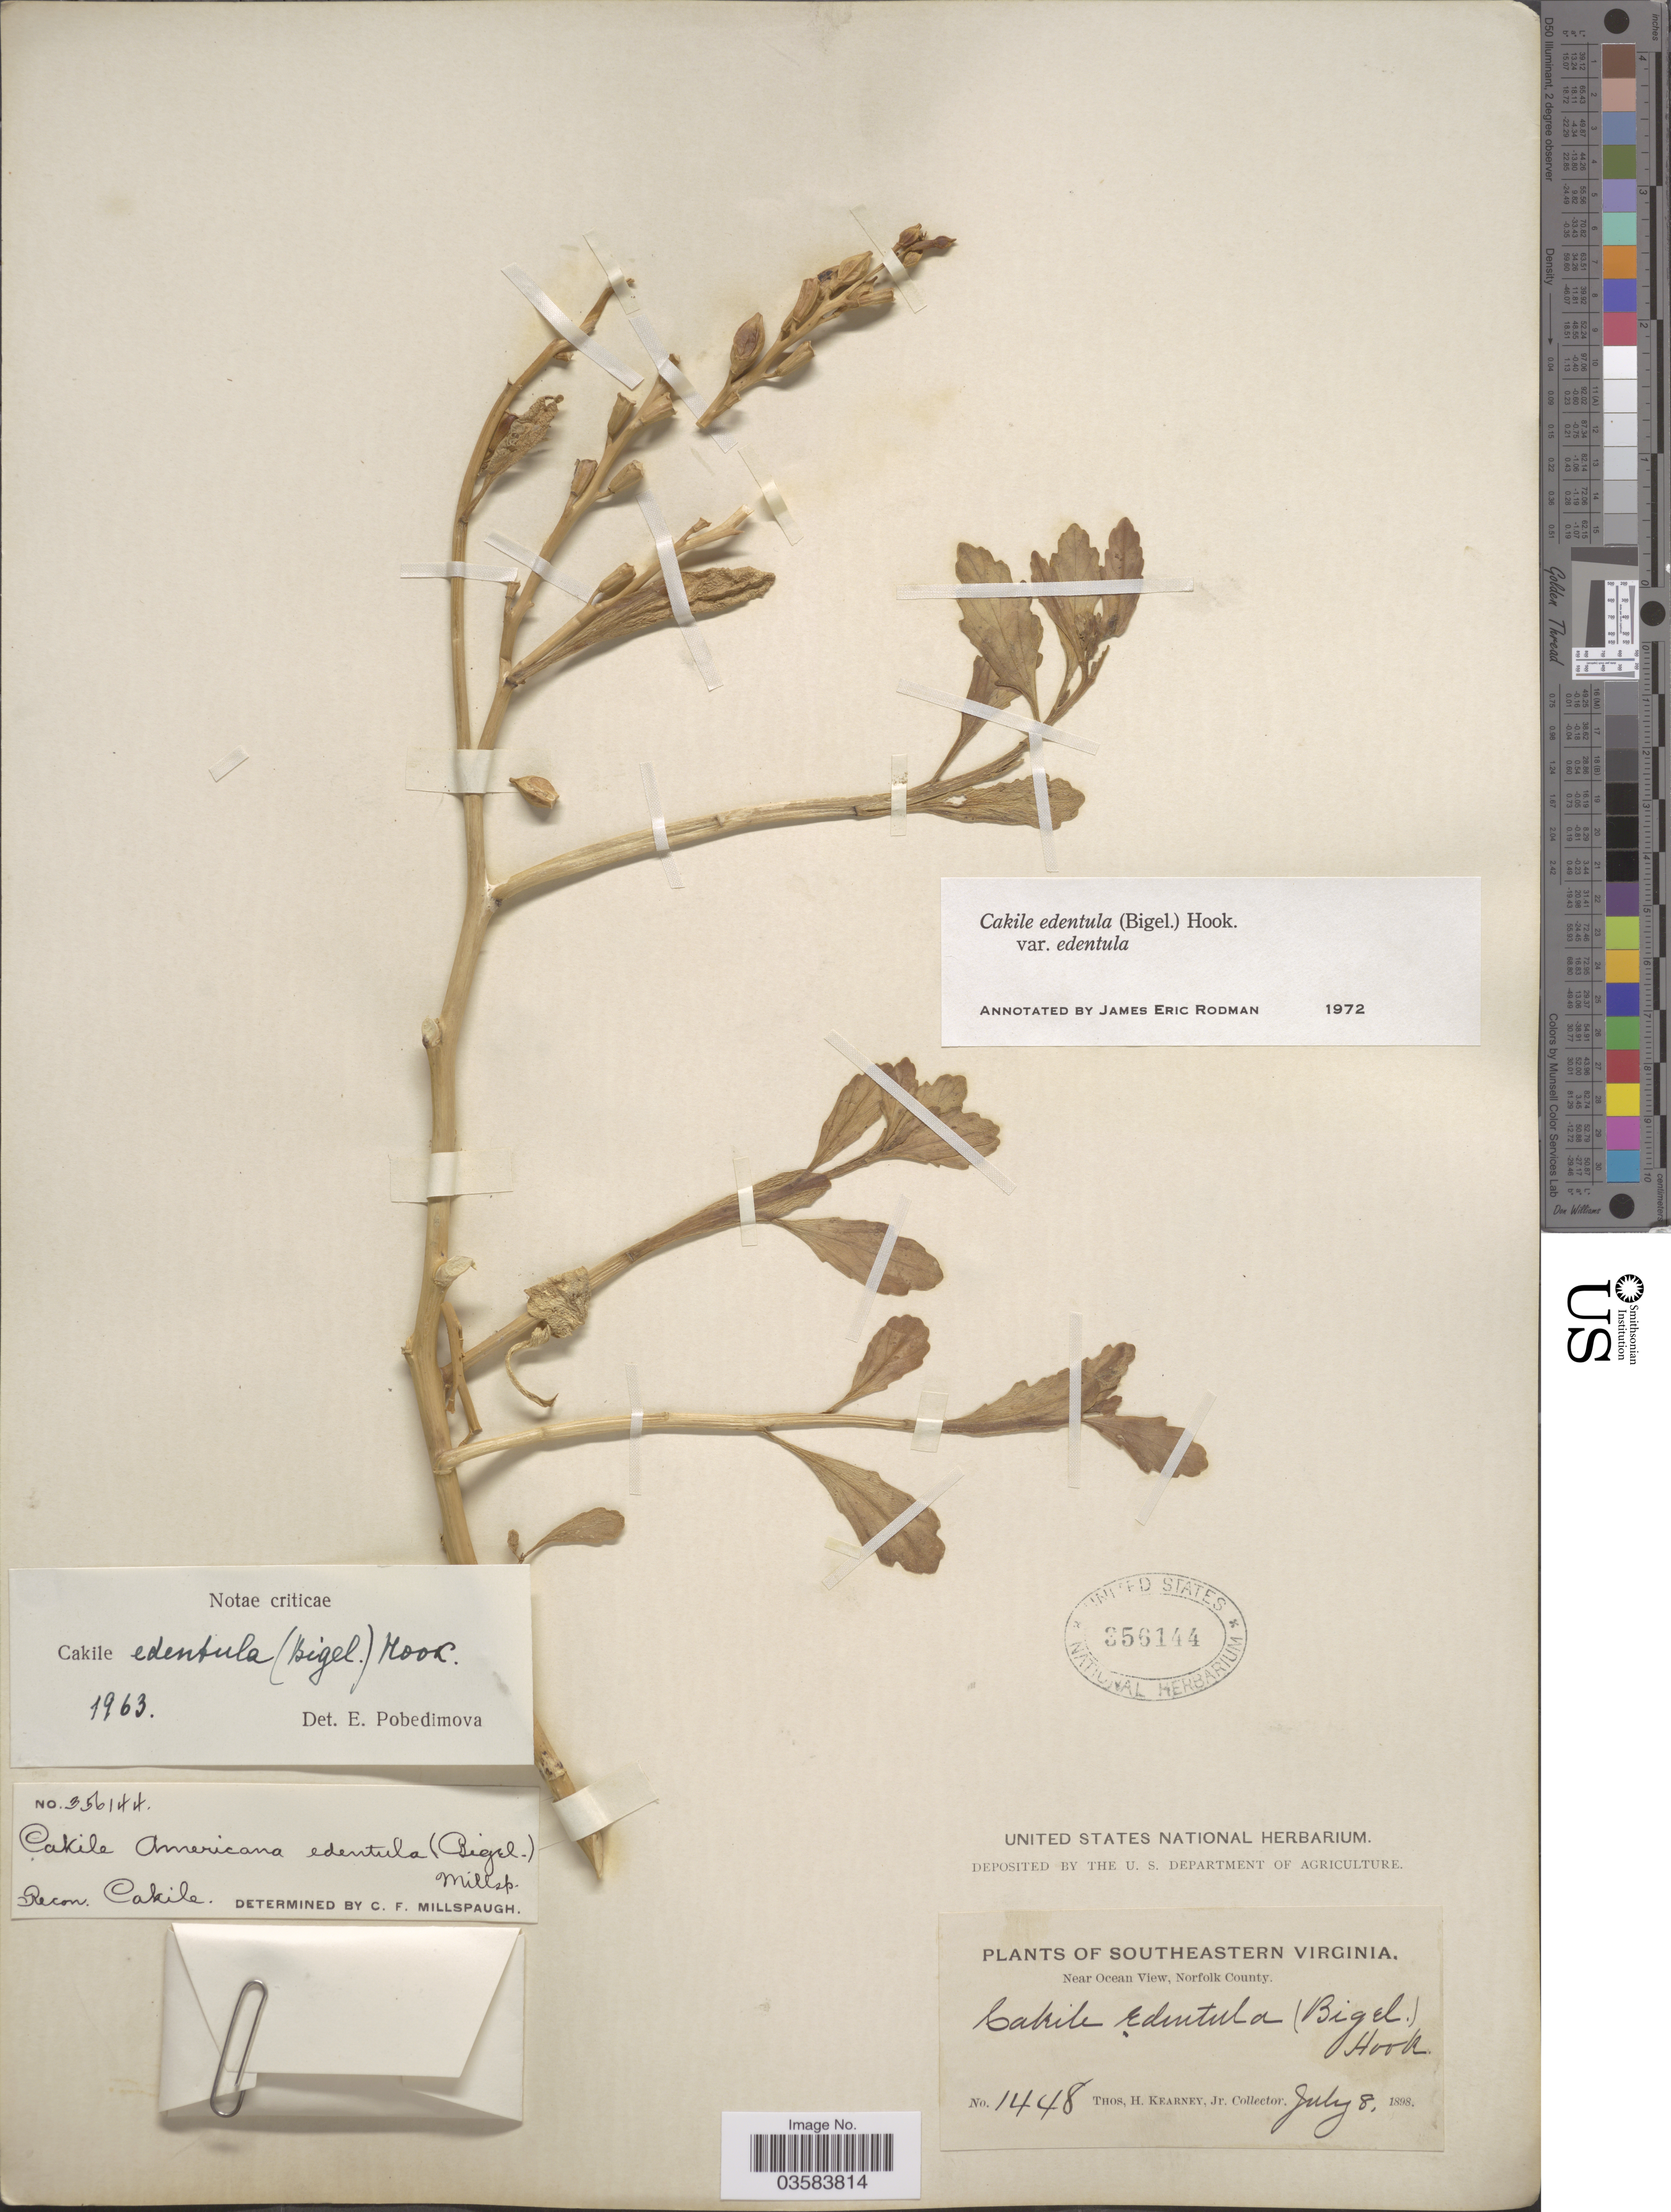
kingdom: Plantae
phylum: Tracheophyta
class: Magnoliopsida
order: Brassicales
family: Brassicaceae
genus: Cakile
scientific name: Cakile edentula var. edentula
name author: (Bigelow) Hook.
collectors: T. H. Kearney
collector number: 1448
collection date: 1898-07-08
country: United States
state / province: Virginia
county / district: City of Norfolk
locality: Southeastern Virginia. Near Ocean View, Norfolk County.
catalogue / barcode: US 356144